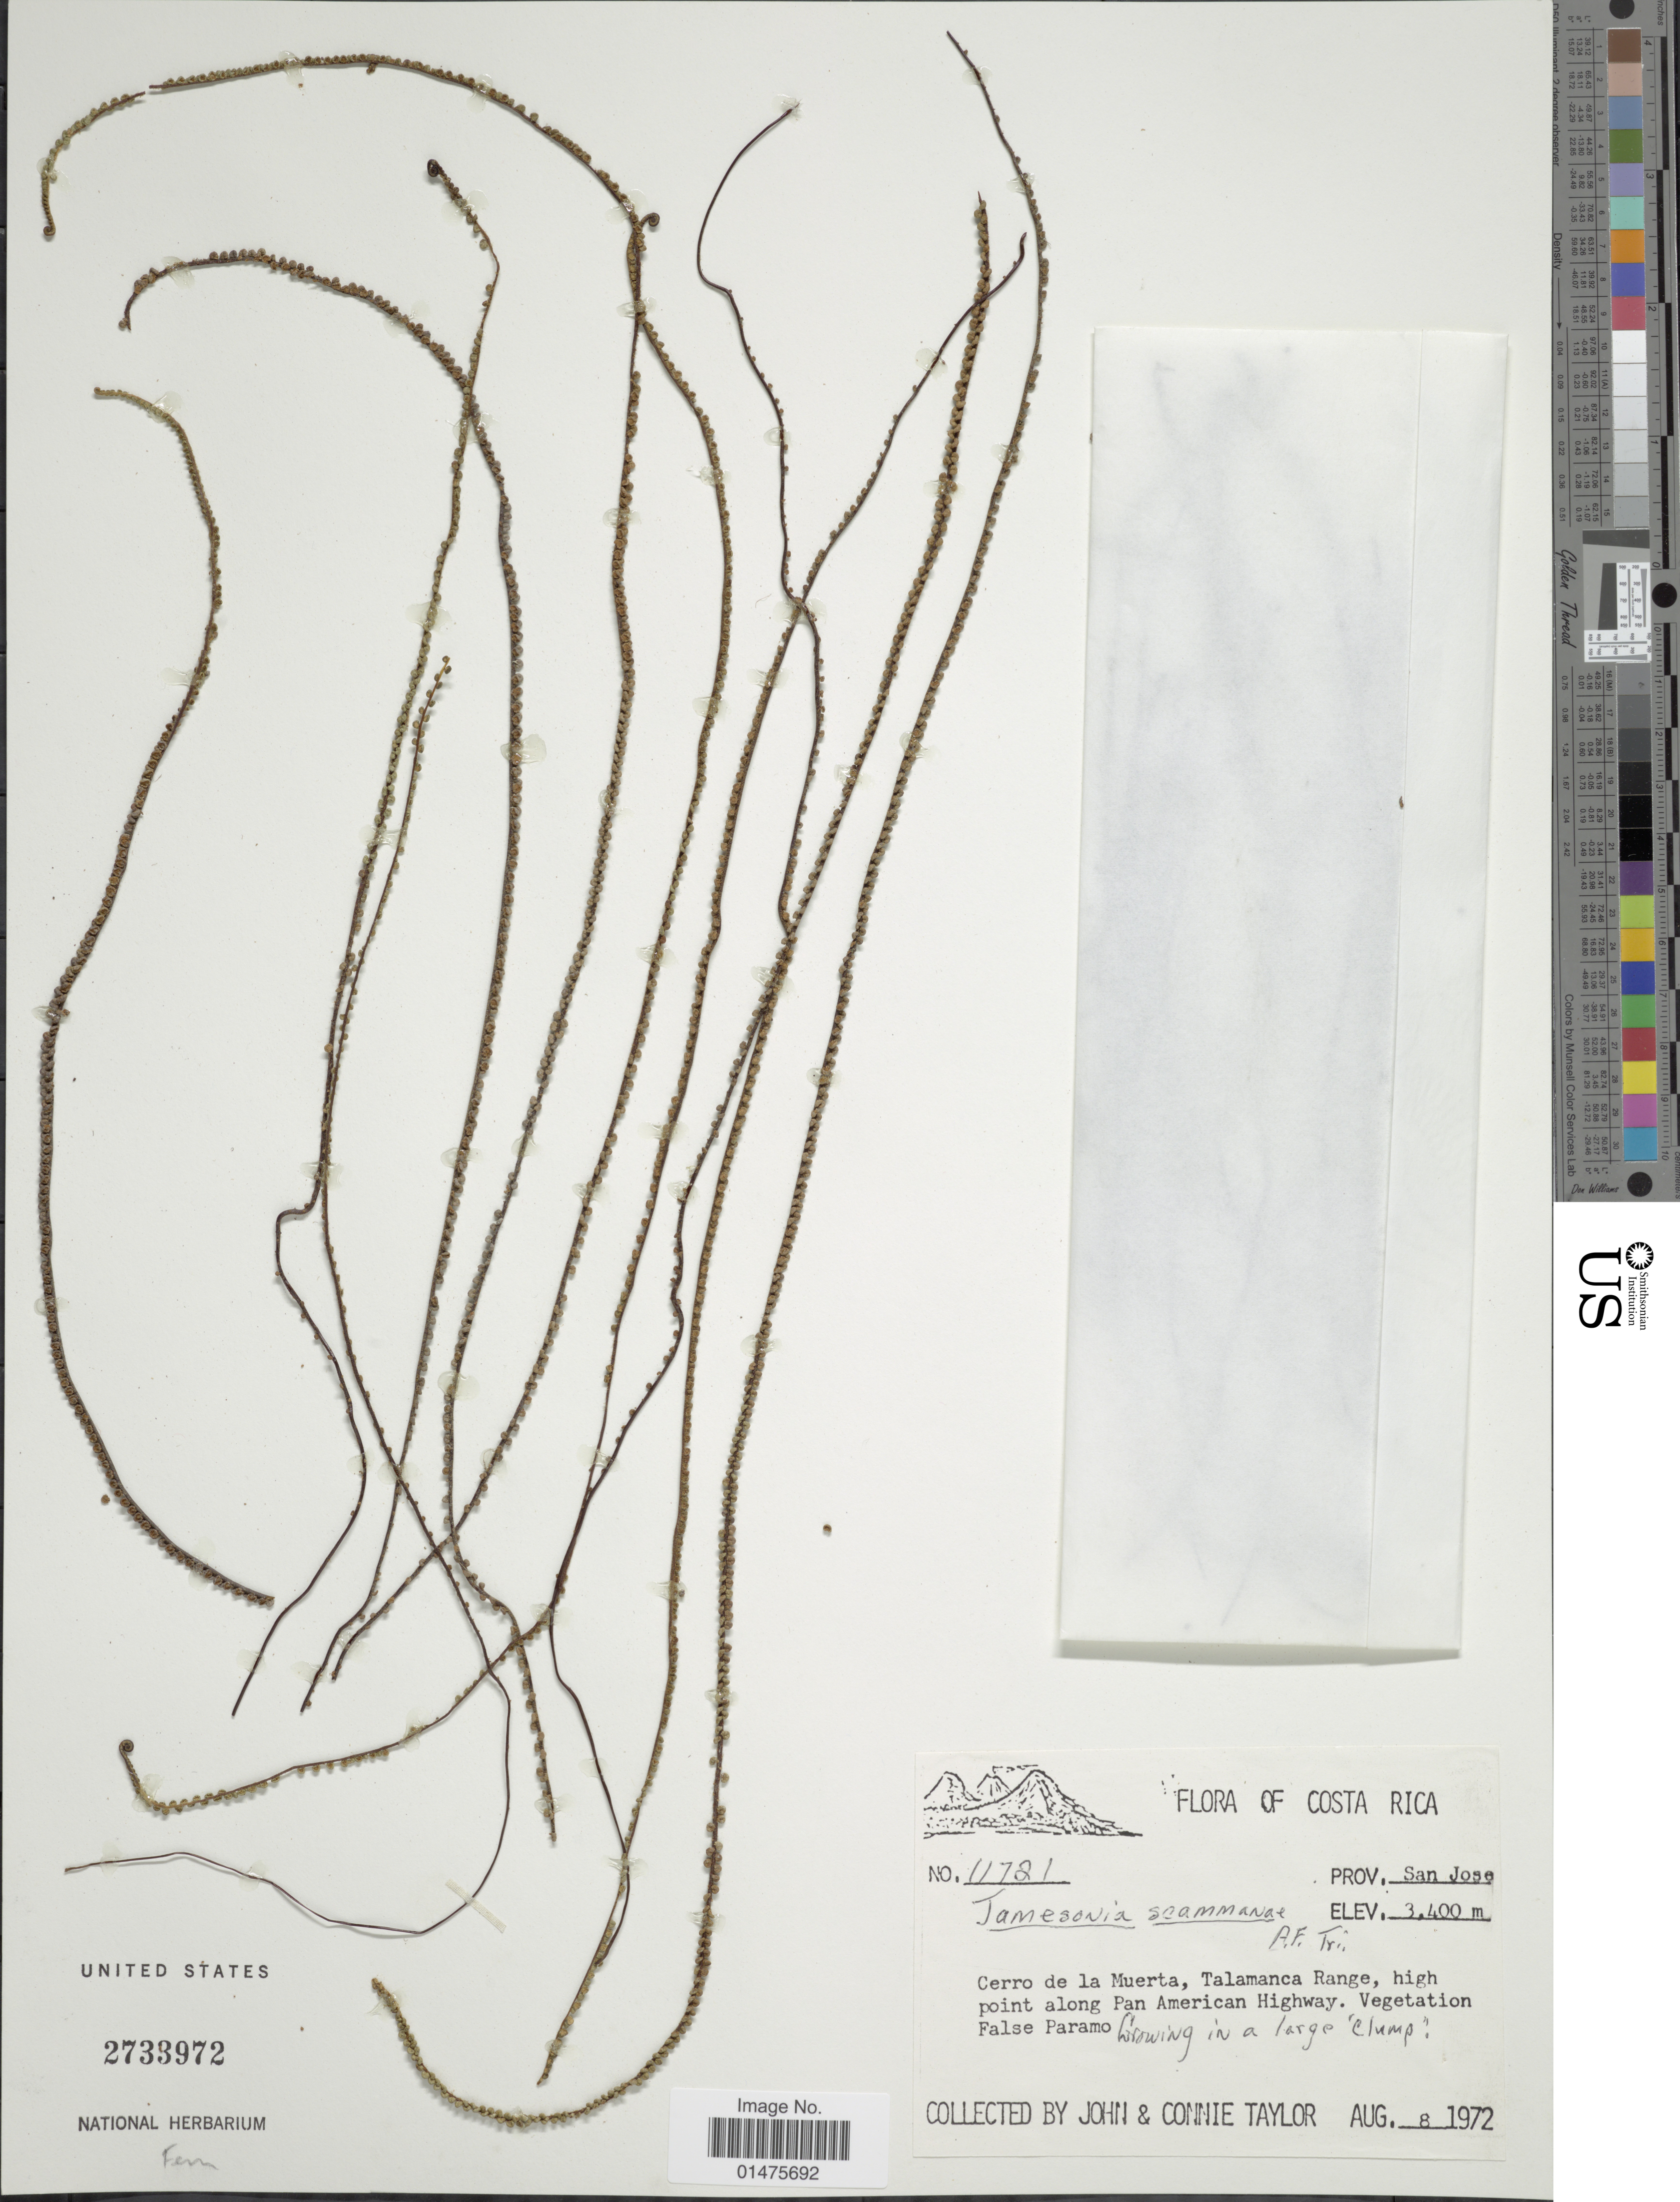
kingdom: Plantae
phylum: Tracheophyta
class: Polypodiopsida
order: Polypodiales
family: Pteridaceae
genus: Jamesonia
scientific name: Jamesonia scammanae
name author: A.F. Tryon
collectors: J. Taylor & C. Taylor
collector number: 11721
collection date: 1972-08-08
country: Costa Rica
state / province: San José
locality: Cerro de la Muerte, Talamanca Range, high point along Pan American Highway. Vegetation False Paramo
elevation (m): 3400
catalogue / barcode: US 2733972